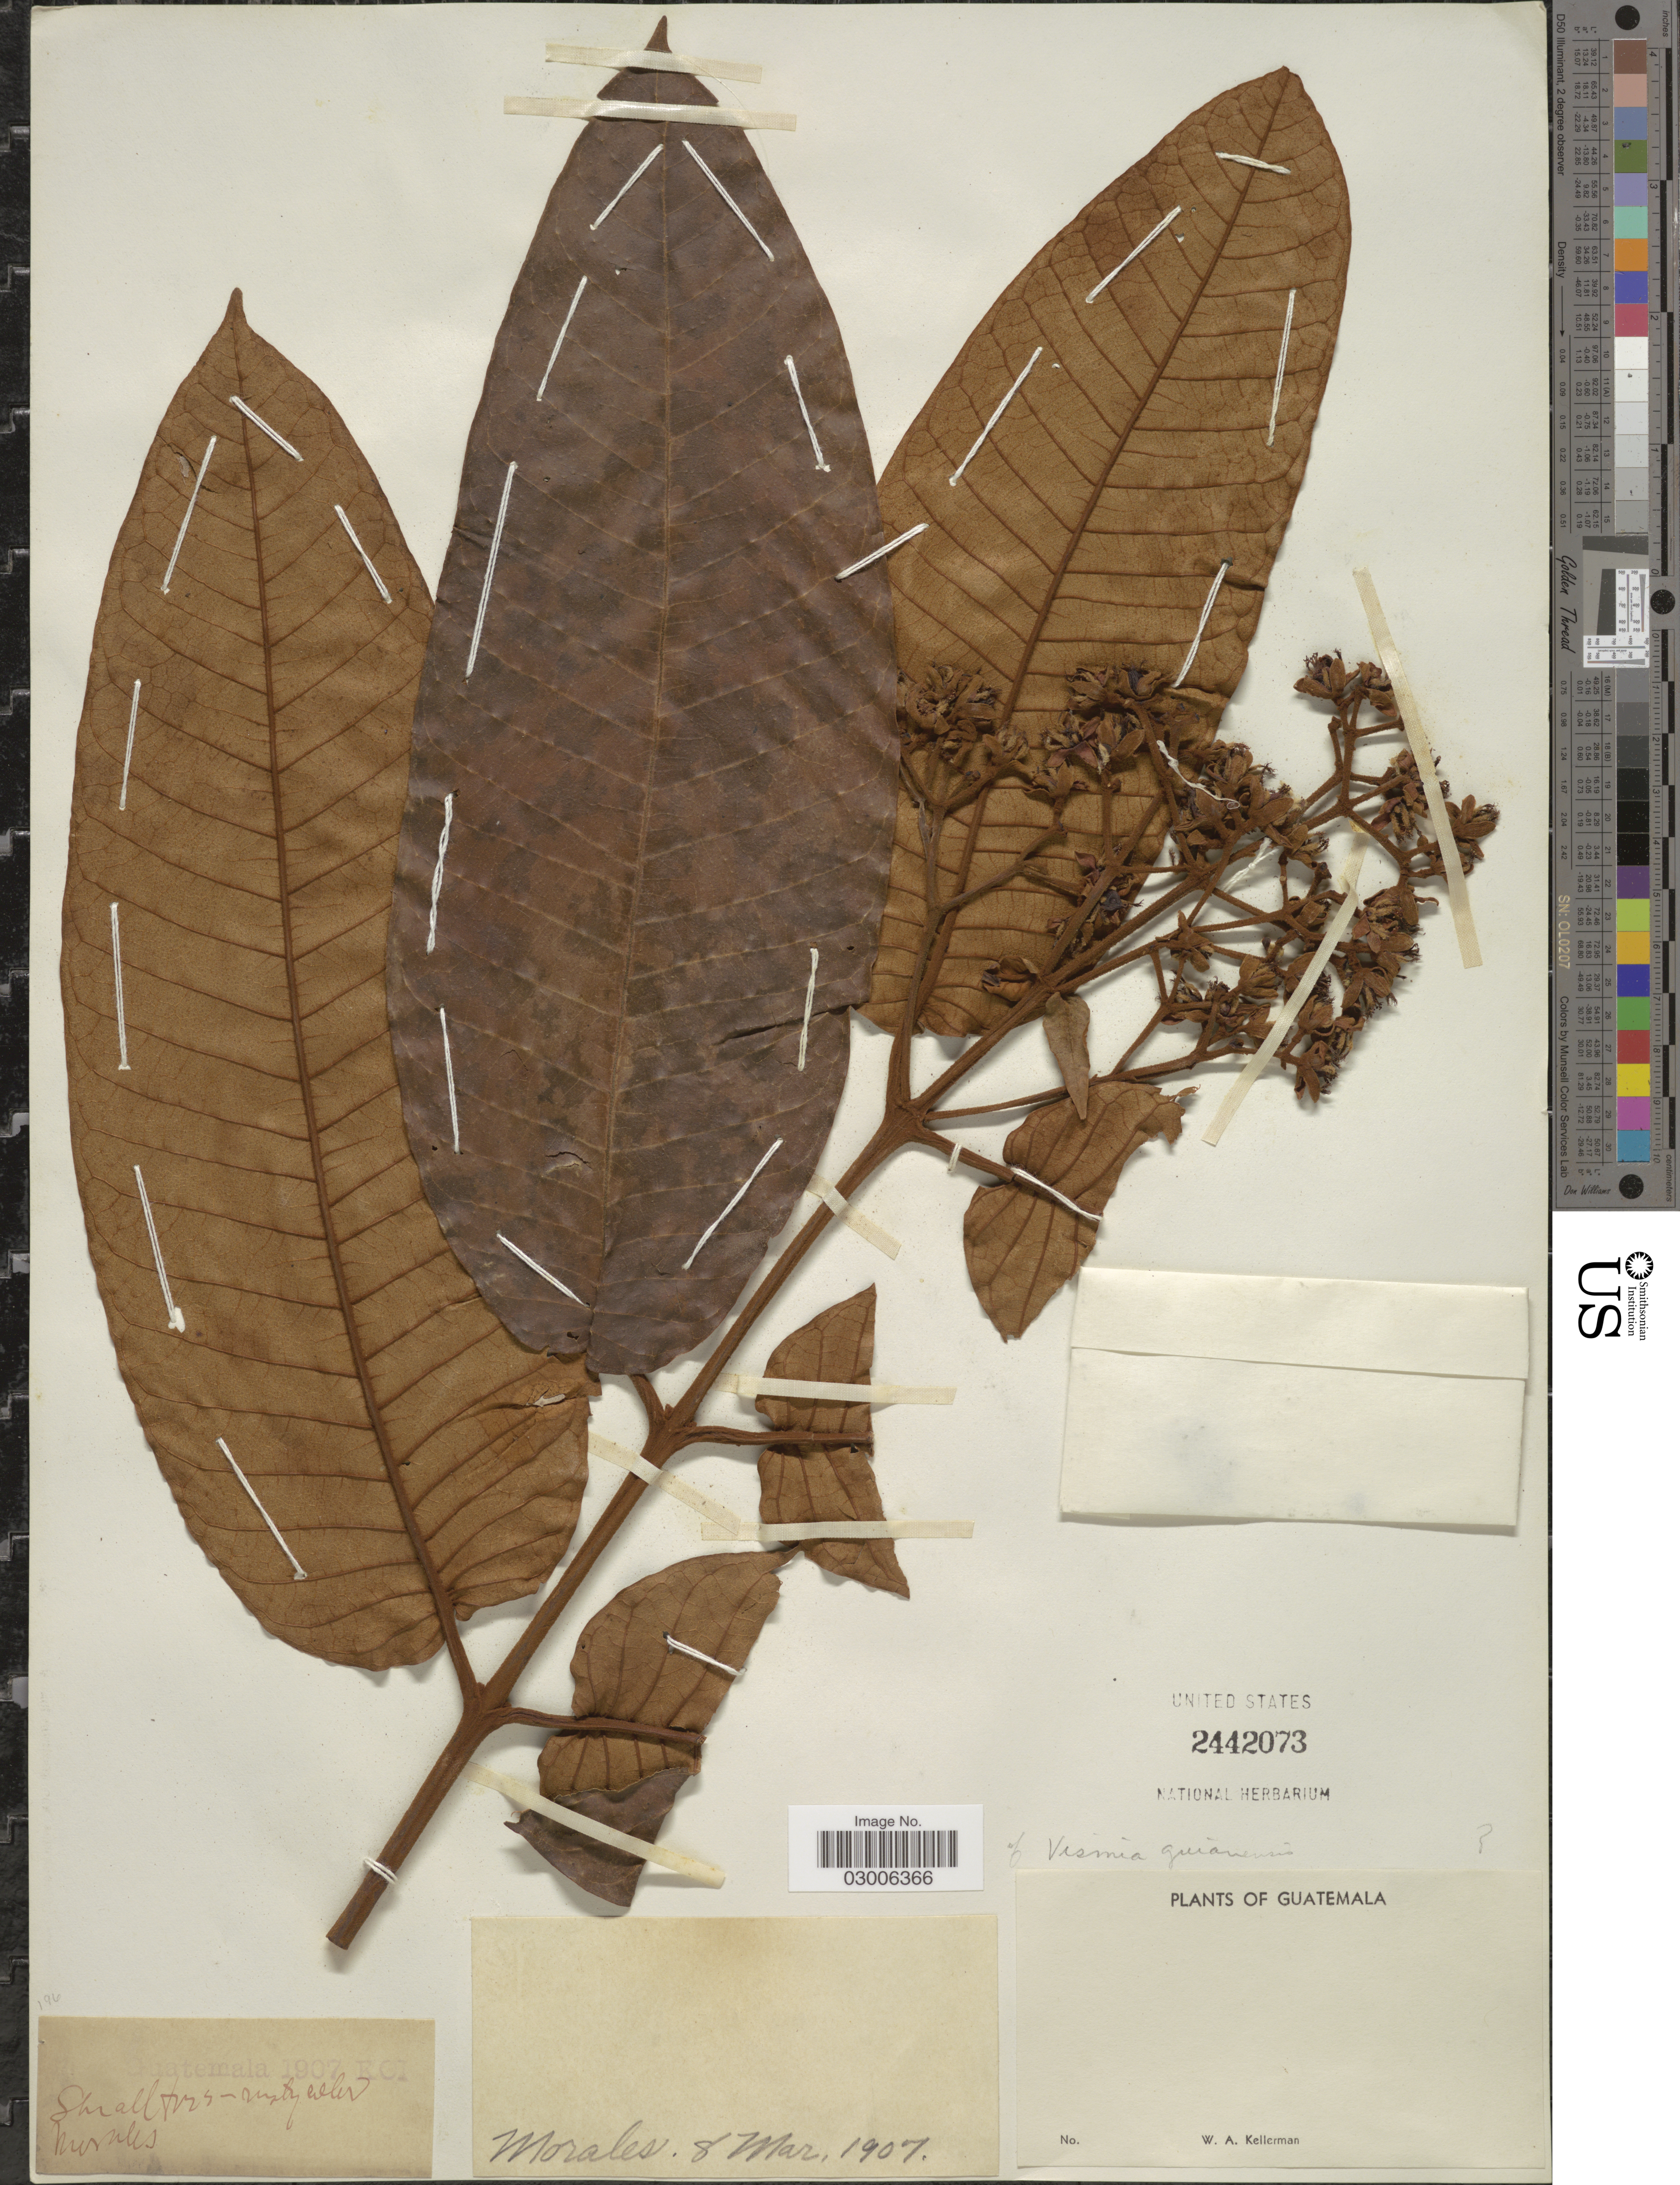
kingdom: Plantae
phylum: Tracheophyta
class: Magnoliopsida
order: Malpighiales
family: Hypericaceae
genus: Vismia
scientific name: Vismia sp.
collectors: W. Kellerman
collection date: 1907-03-08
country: Guatemala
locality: Morales.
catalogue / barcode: US 2442073